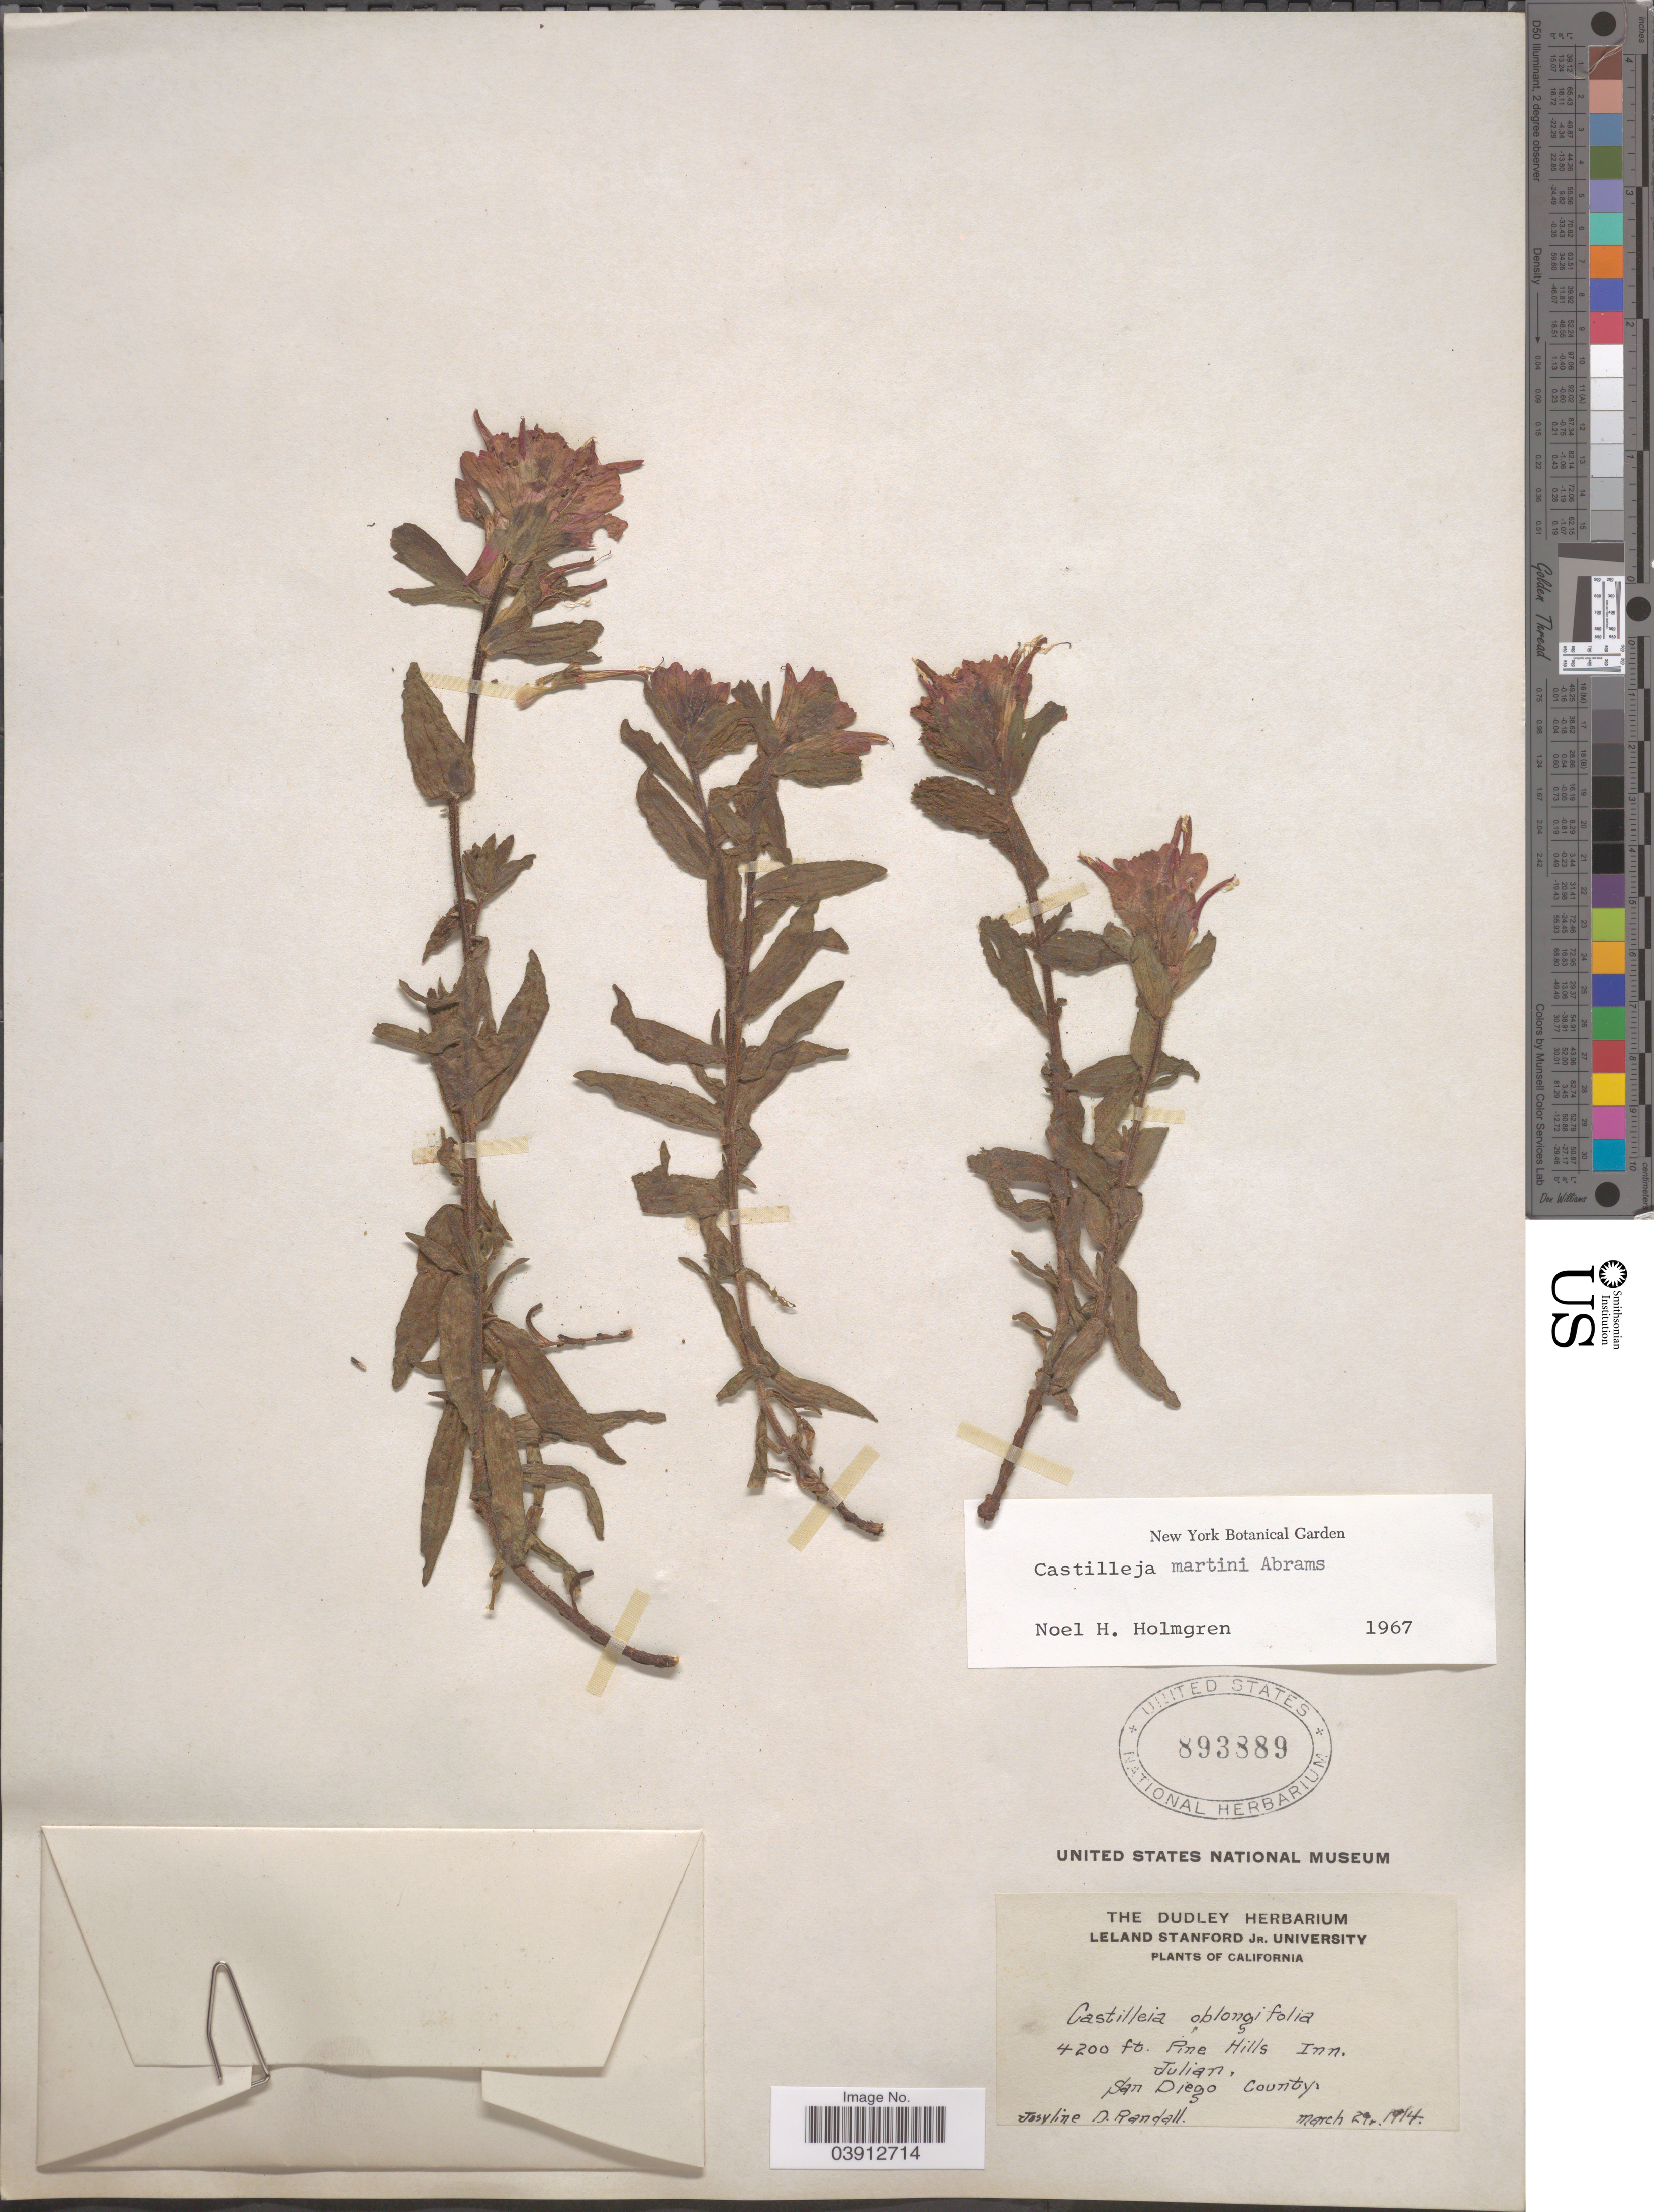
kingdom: Plantae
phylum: Tracheophyta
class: Magnoliopsida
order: Lamiales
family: Orobanchaceae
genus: Castilleja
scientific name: Castilleja martinii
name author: Abrams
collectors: J. Randall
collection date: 1914-03-29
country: United States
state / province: California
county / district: San Diego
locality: Pine Hills Inn. Julian. San Diego County.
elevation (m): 1280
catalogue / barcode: US 893889